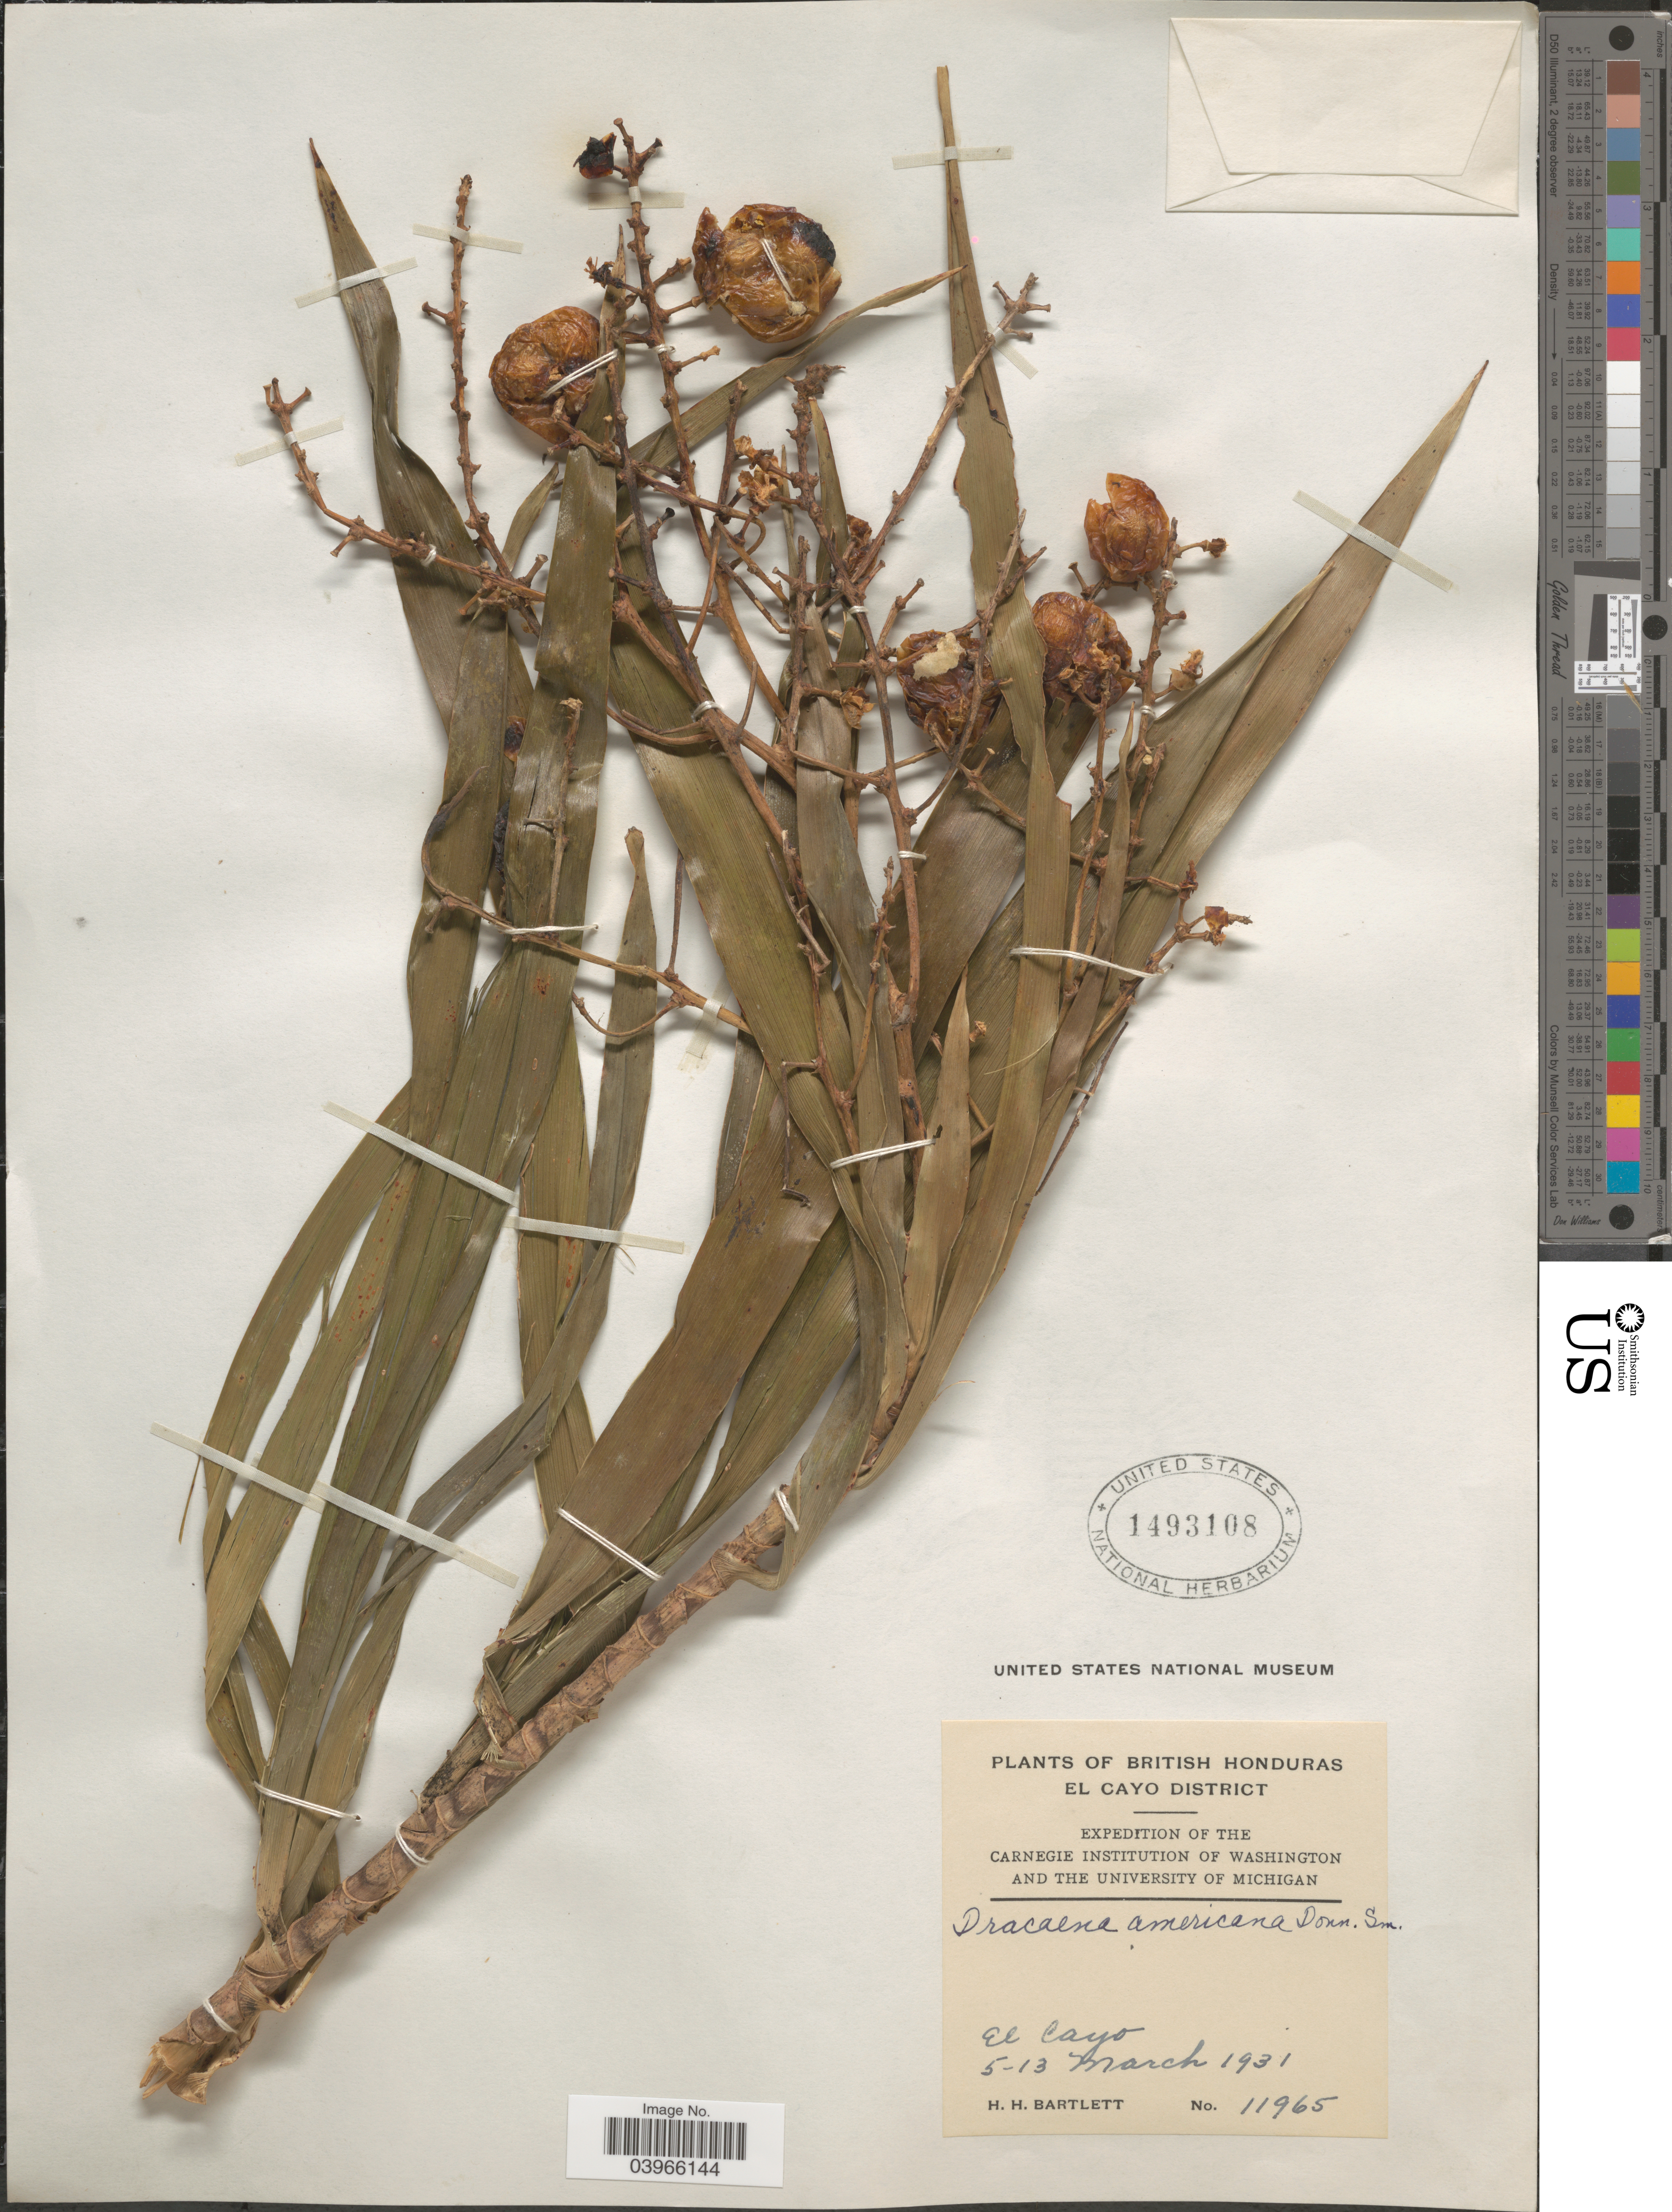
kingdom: Plantae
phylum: Tracheophyta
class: Liliopsida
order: Asparagales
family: Asparagaceae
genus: Dracaena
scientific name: Dracaena americana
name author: Donn. Sm. in Sarg.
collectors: H. H. Bartlett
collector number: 11965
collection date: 1931-03-05/1931-03-13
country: Belize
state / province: Cayo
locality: British Honduras. El Cayo District. El Cayo.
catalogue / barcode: US 1493108